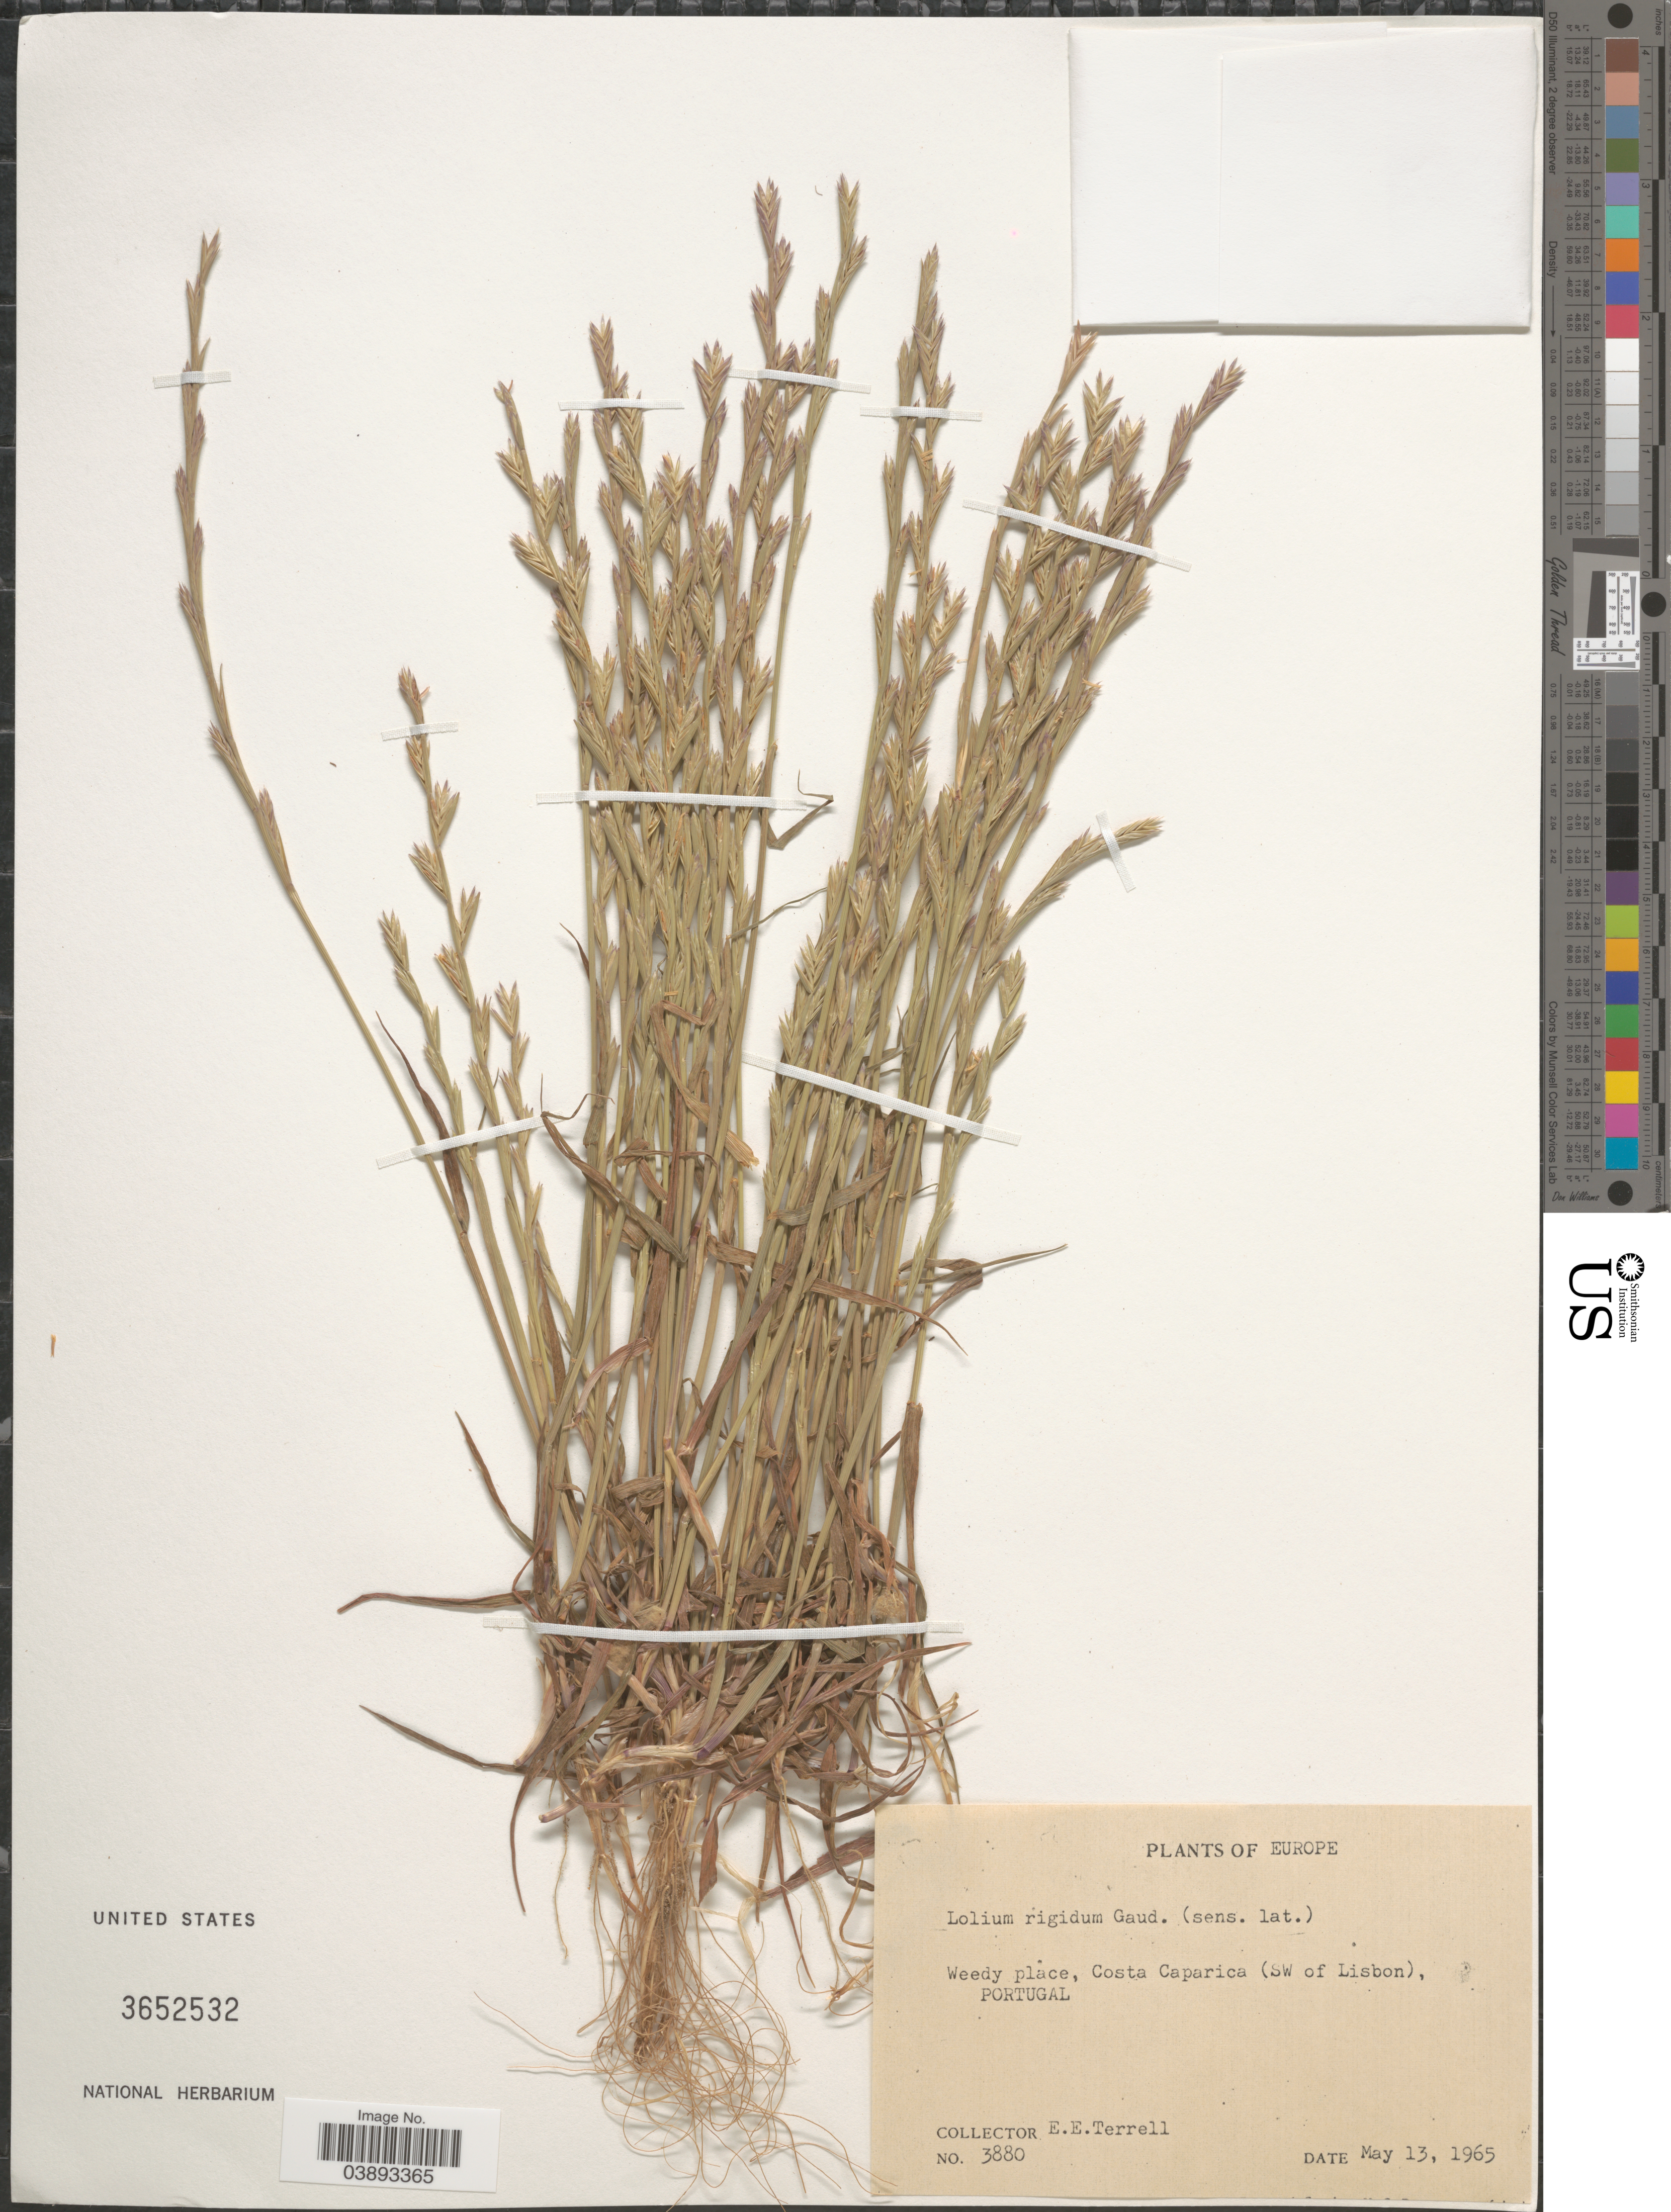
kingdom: Plantae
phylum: Tracheophyta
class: Liliopsida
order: Poales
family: Poaceae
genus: Lolium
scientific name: Lolium rigidum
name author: Gaudin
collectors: E. E. Terrell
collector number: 3880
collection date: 1965-05-13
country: Portugal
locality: Costa Caparica (SW of Lisbon).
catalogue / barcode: US 3652532